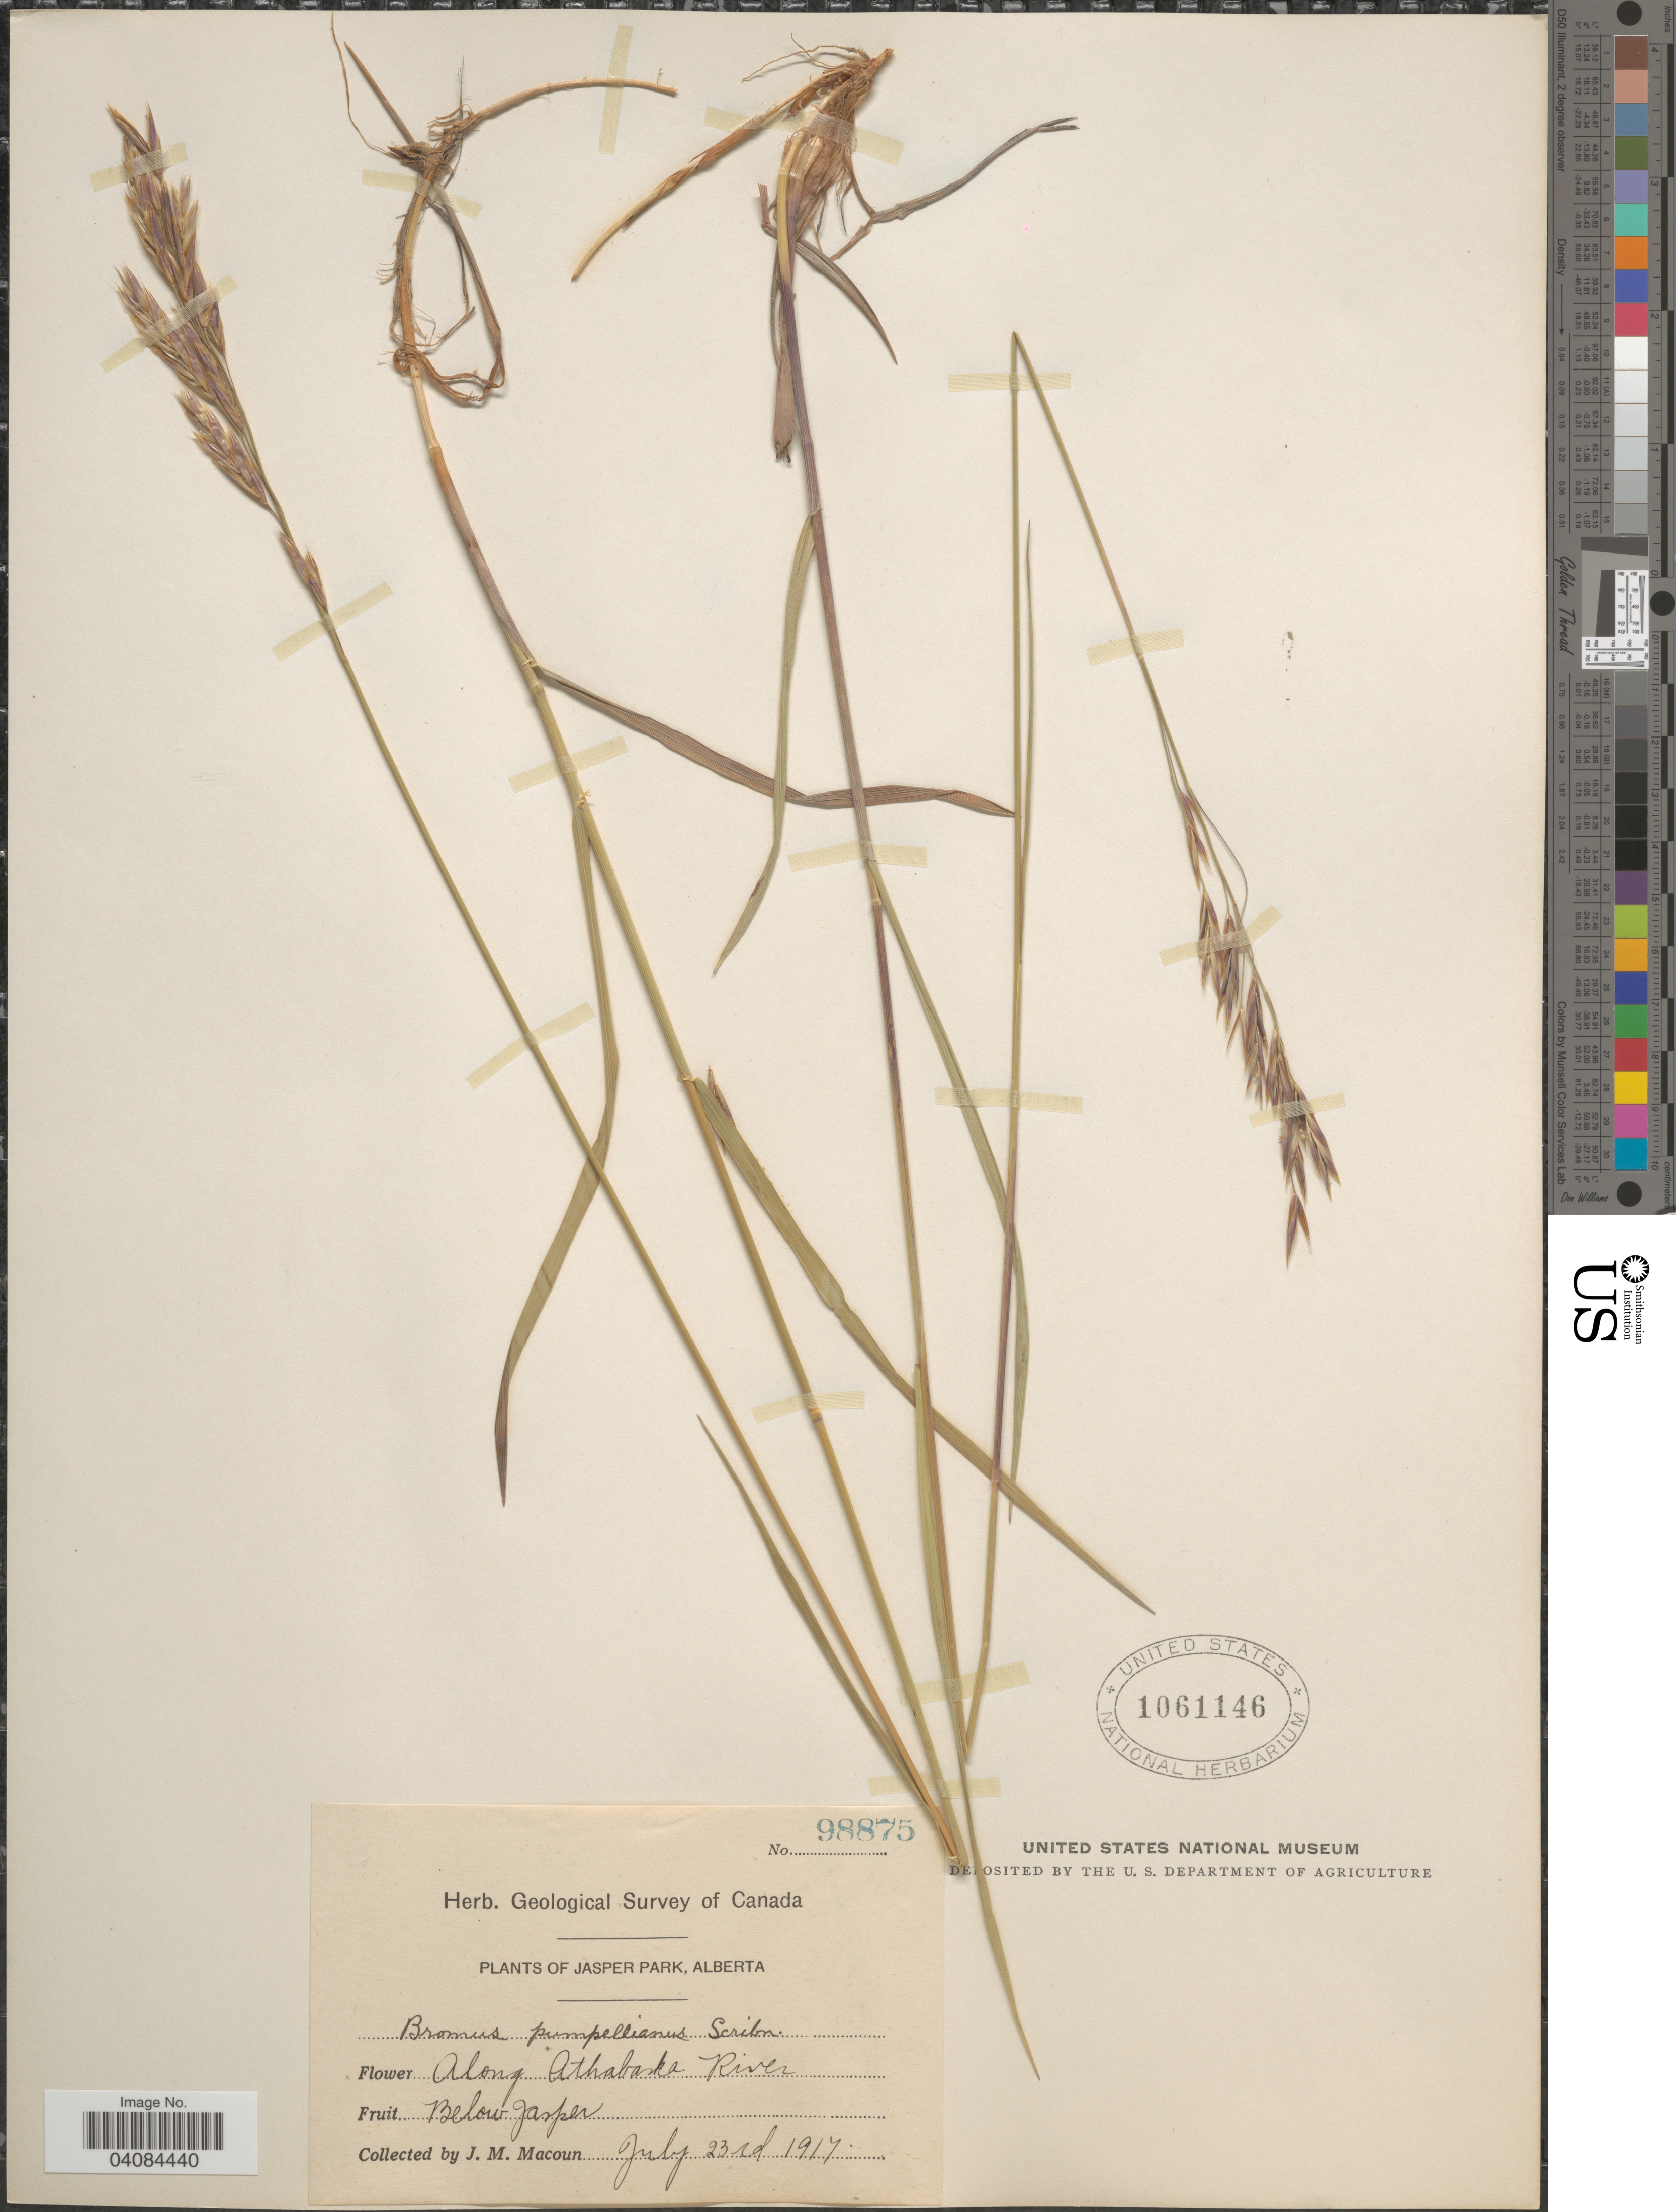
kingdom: Plantae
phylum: Tracheophyta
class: Liliopsida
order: Poales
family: Poaceae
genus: Bromus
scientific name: Bromus pumpellianus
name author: Scribn.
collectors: J. M. Macoun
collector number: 98875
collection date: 1917-07-23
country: Canada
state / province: Alberta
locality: Geological Survey of Canada. Jasper Park. Along Athabaska River. Below Jasper.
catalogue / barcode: US 1061146